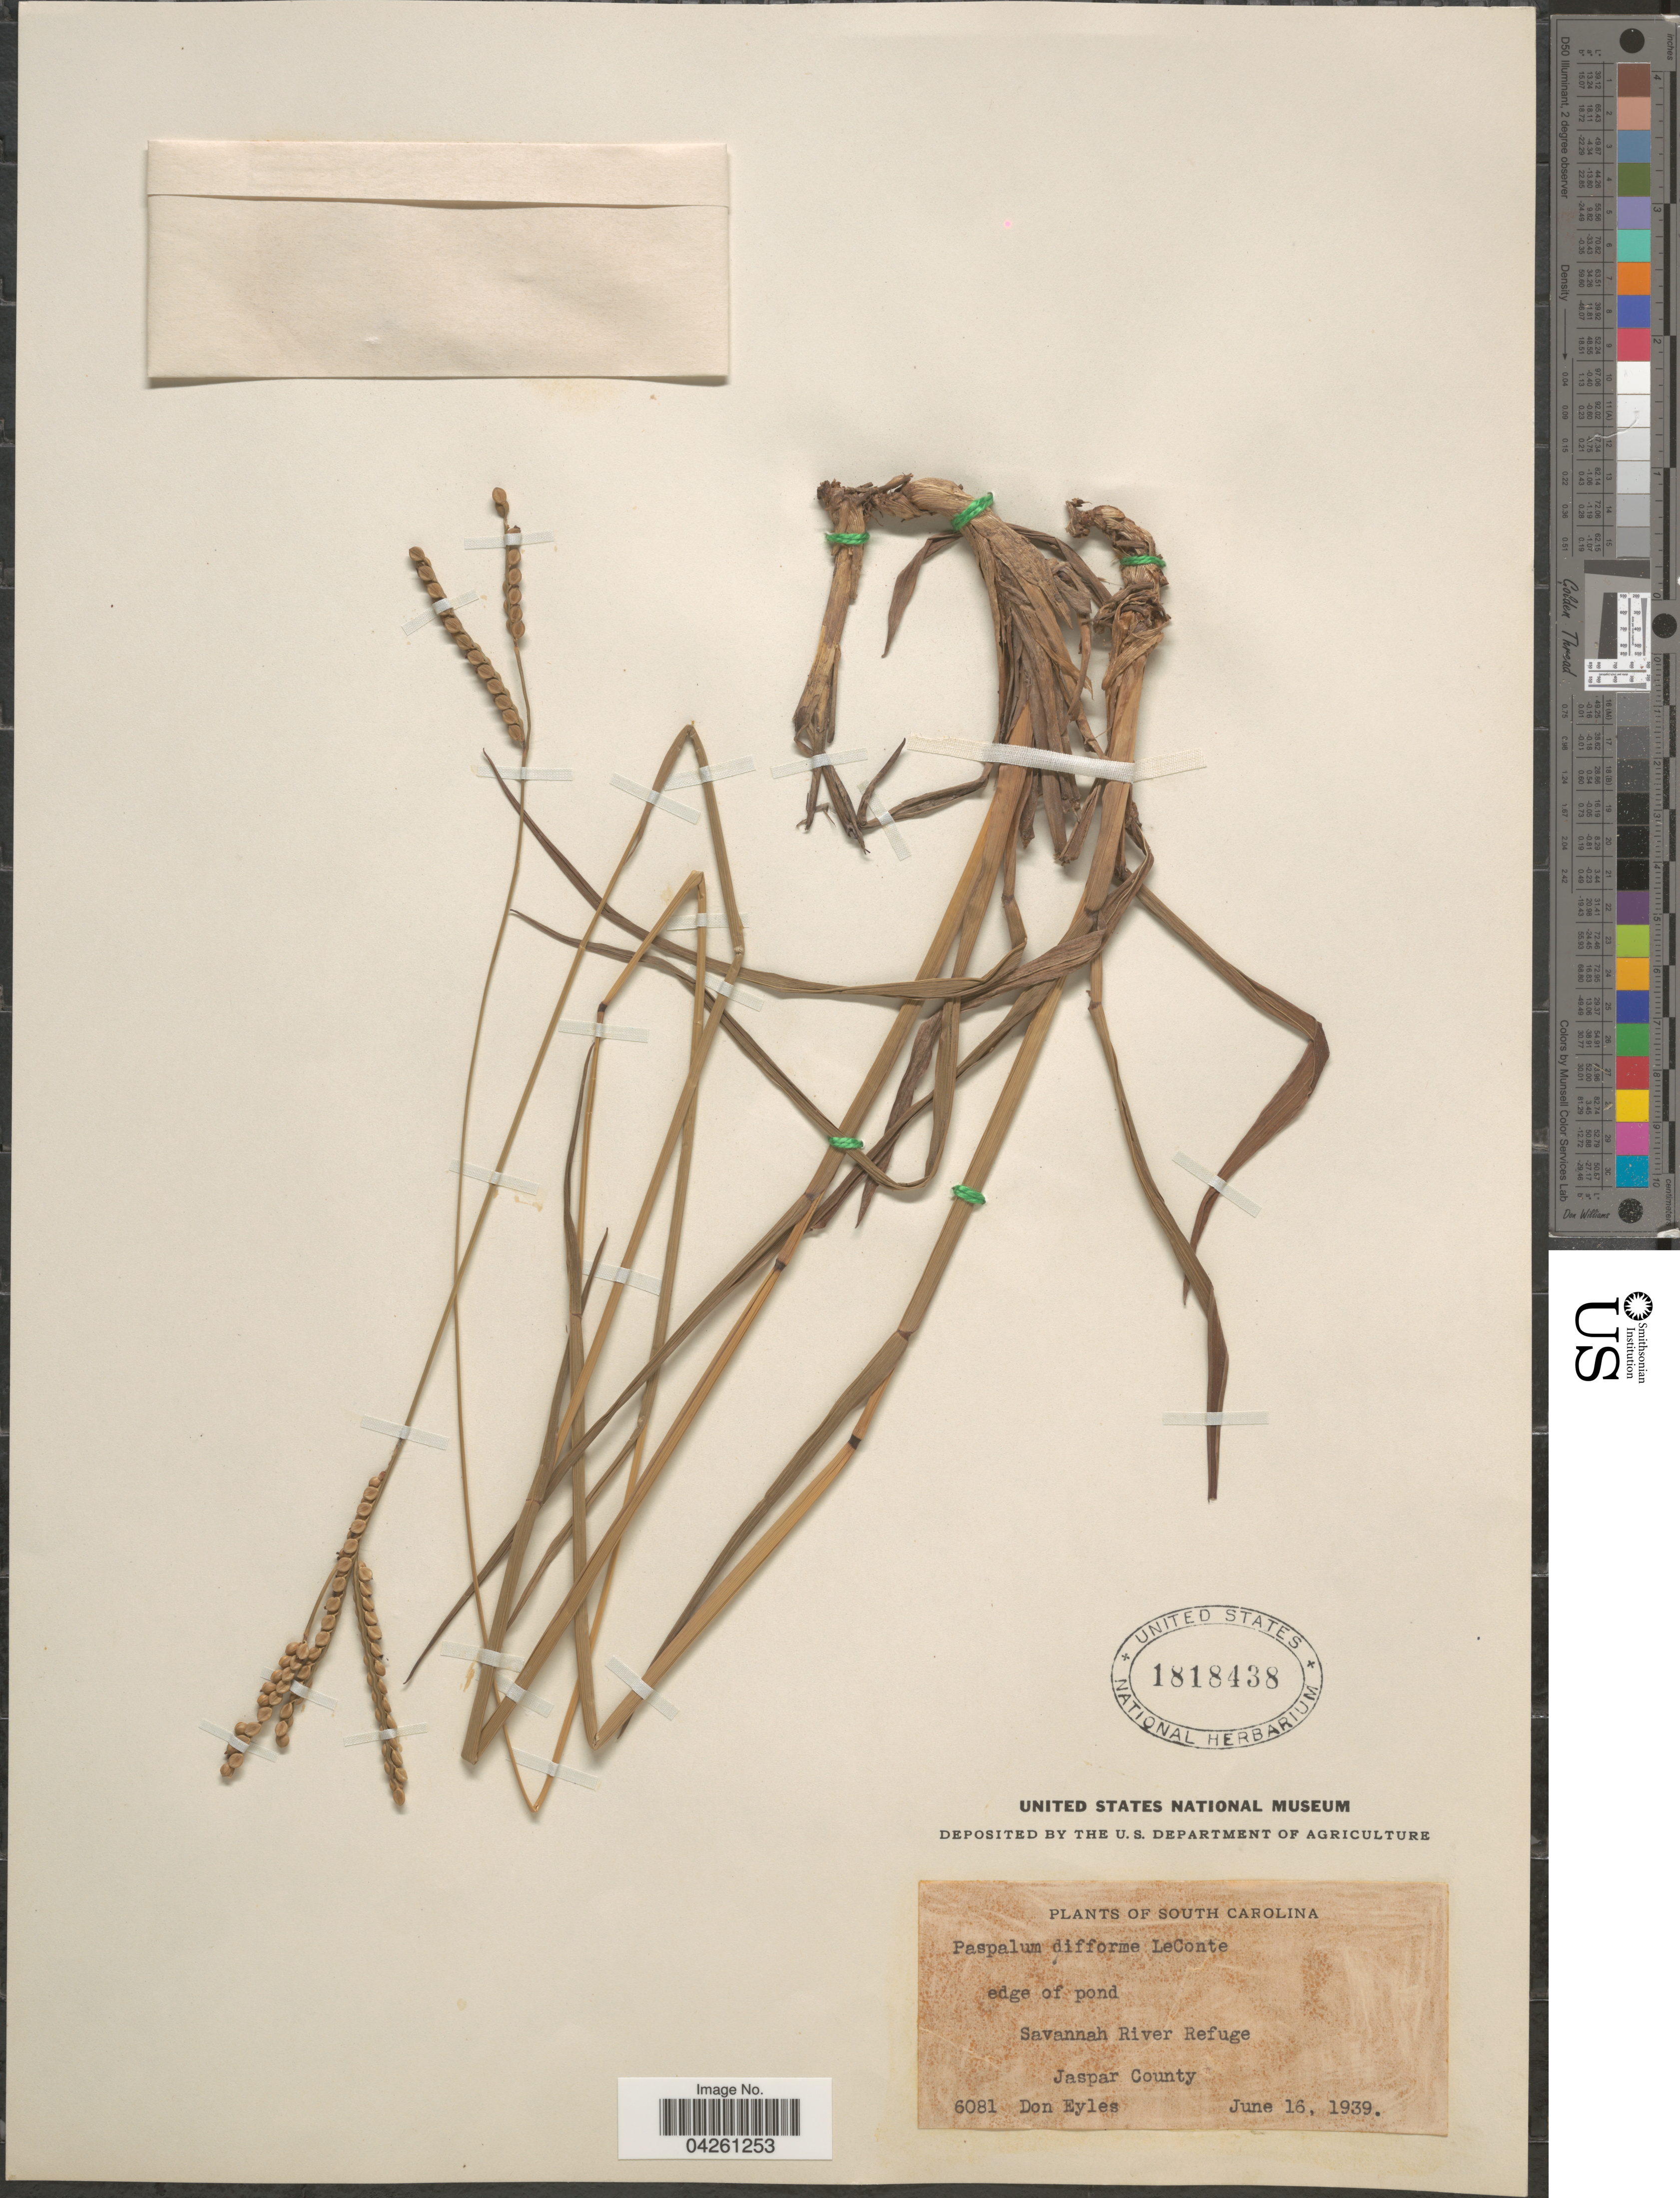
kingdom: Plantae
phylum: Tracheophyta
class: Liliopsida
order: Poales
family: Poaceae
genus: Paspalum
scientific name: Paspalum difforme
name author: Leconte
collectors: D. Eyles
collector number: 6081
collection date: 1939-06-16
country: United States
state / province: South Carolina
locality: Edge of pond. Savannah River Refuge. Jaspar County.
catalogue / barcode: US 1818438